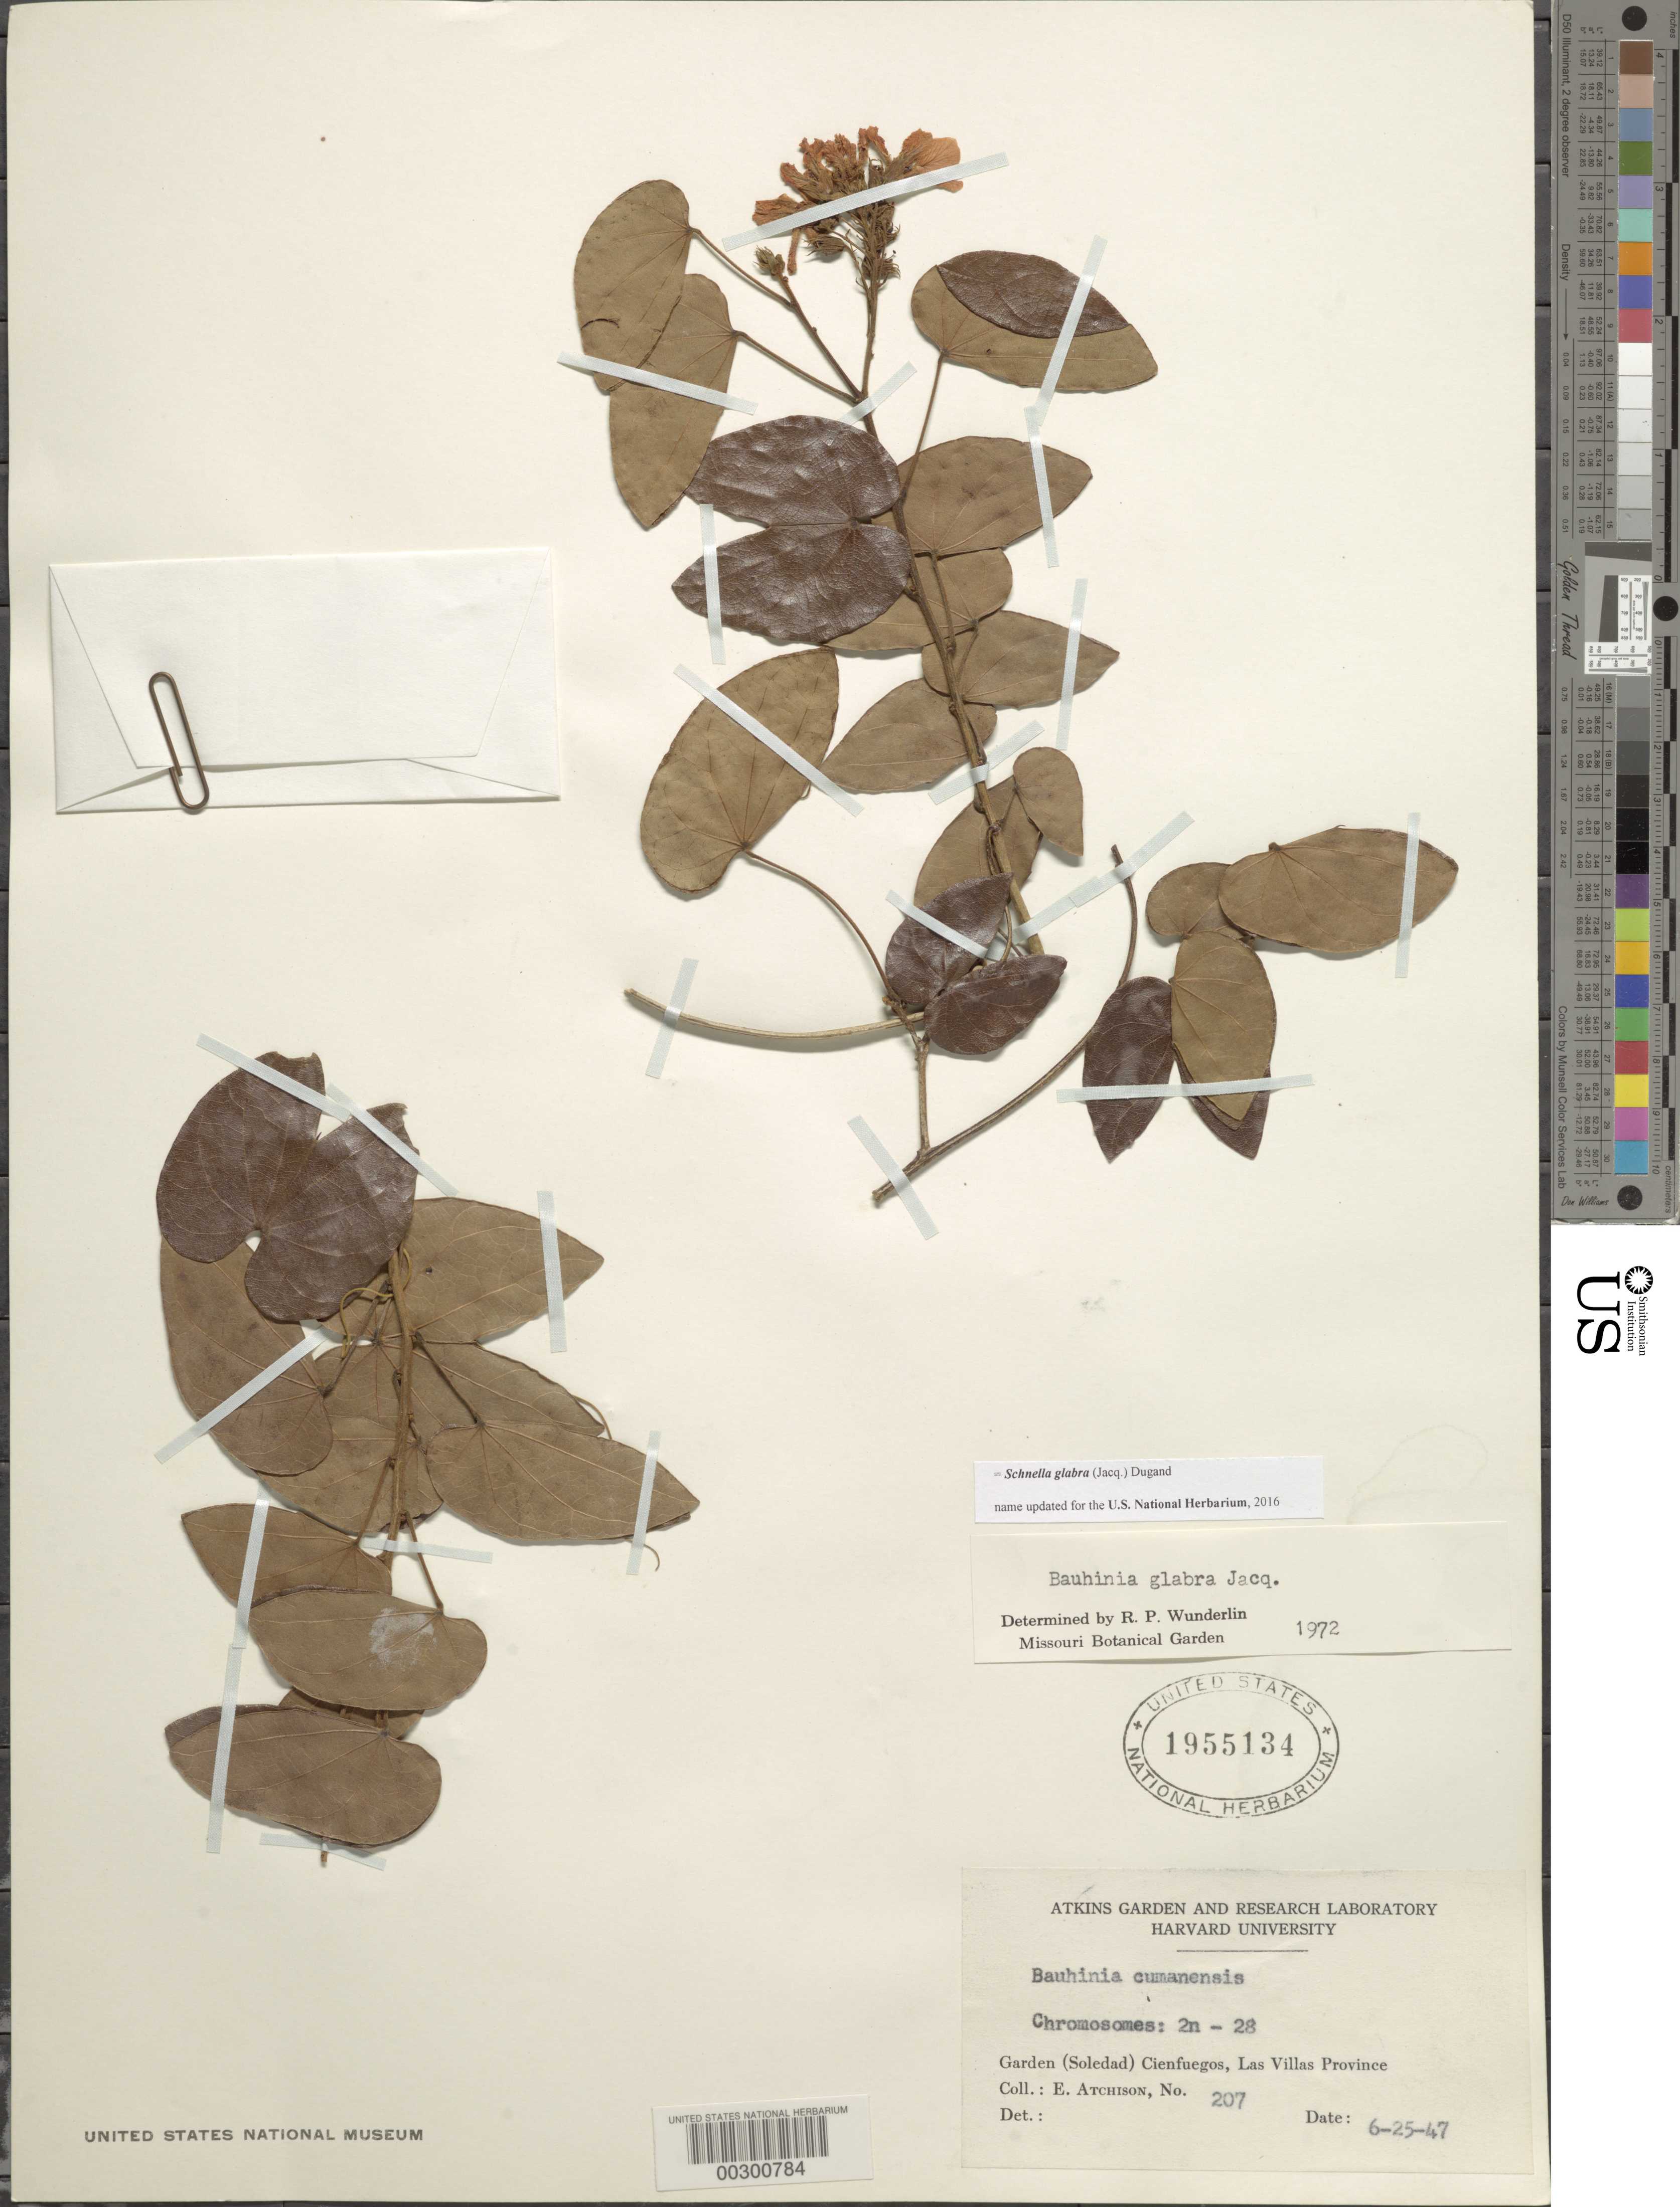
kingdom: Plantae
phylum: Tracheophyta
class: Magnoliopsida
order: Fabales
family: Fabaceae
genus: Schnella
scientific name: Schnella glabra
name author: (Jacq.) Dugand G.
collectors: E. Atchison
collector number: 207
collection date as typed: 25 Jun 1947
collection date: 1947-06-25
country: Cuba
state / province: Las Villas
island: Greater Antilles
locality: Garden (soledad) cienfuegos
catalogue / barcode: US 1955134